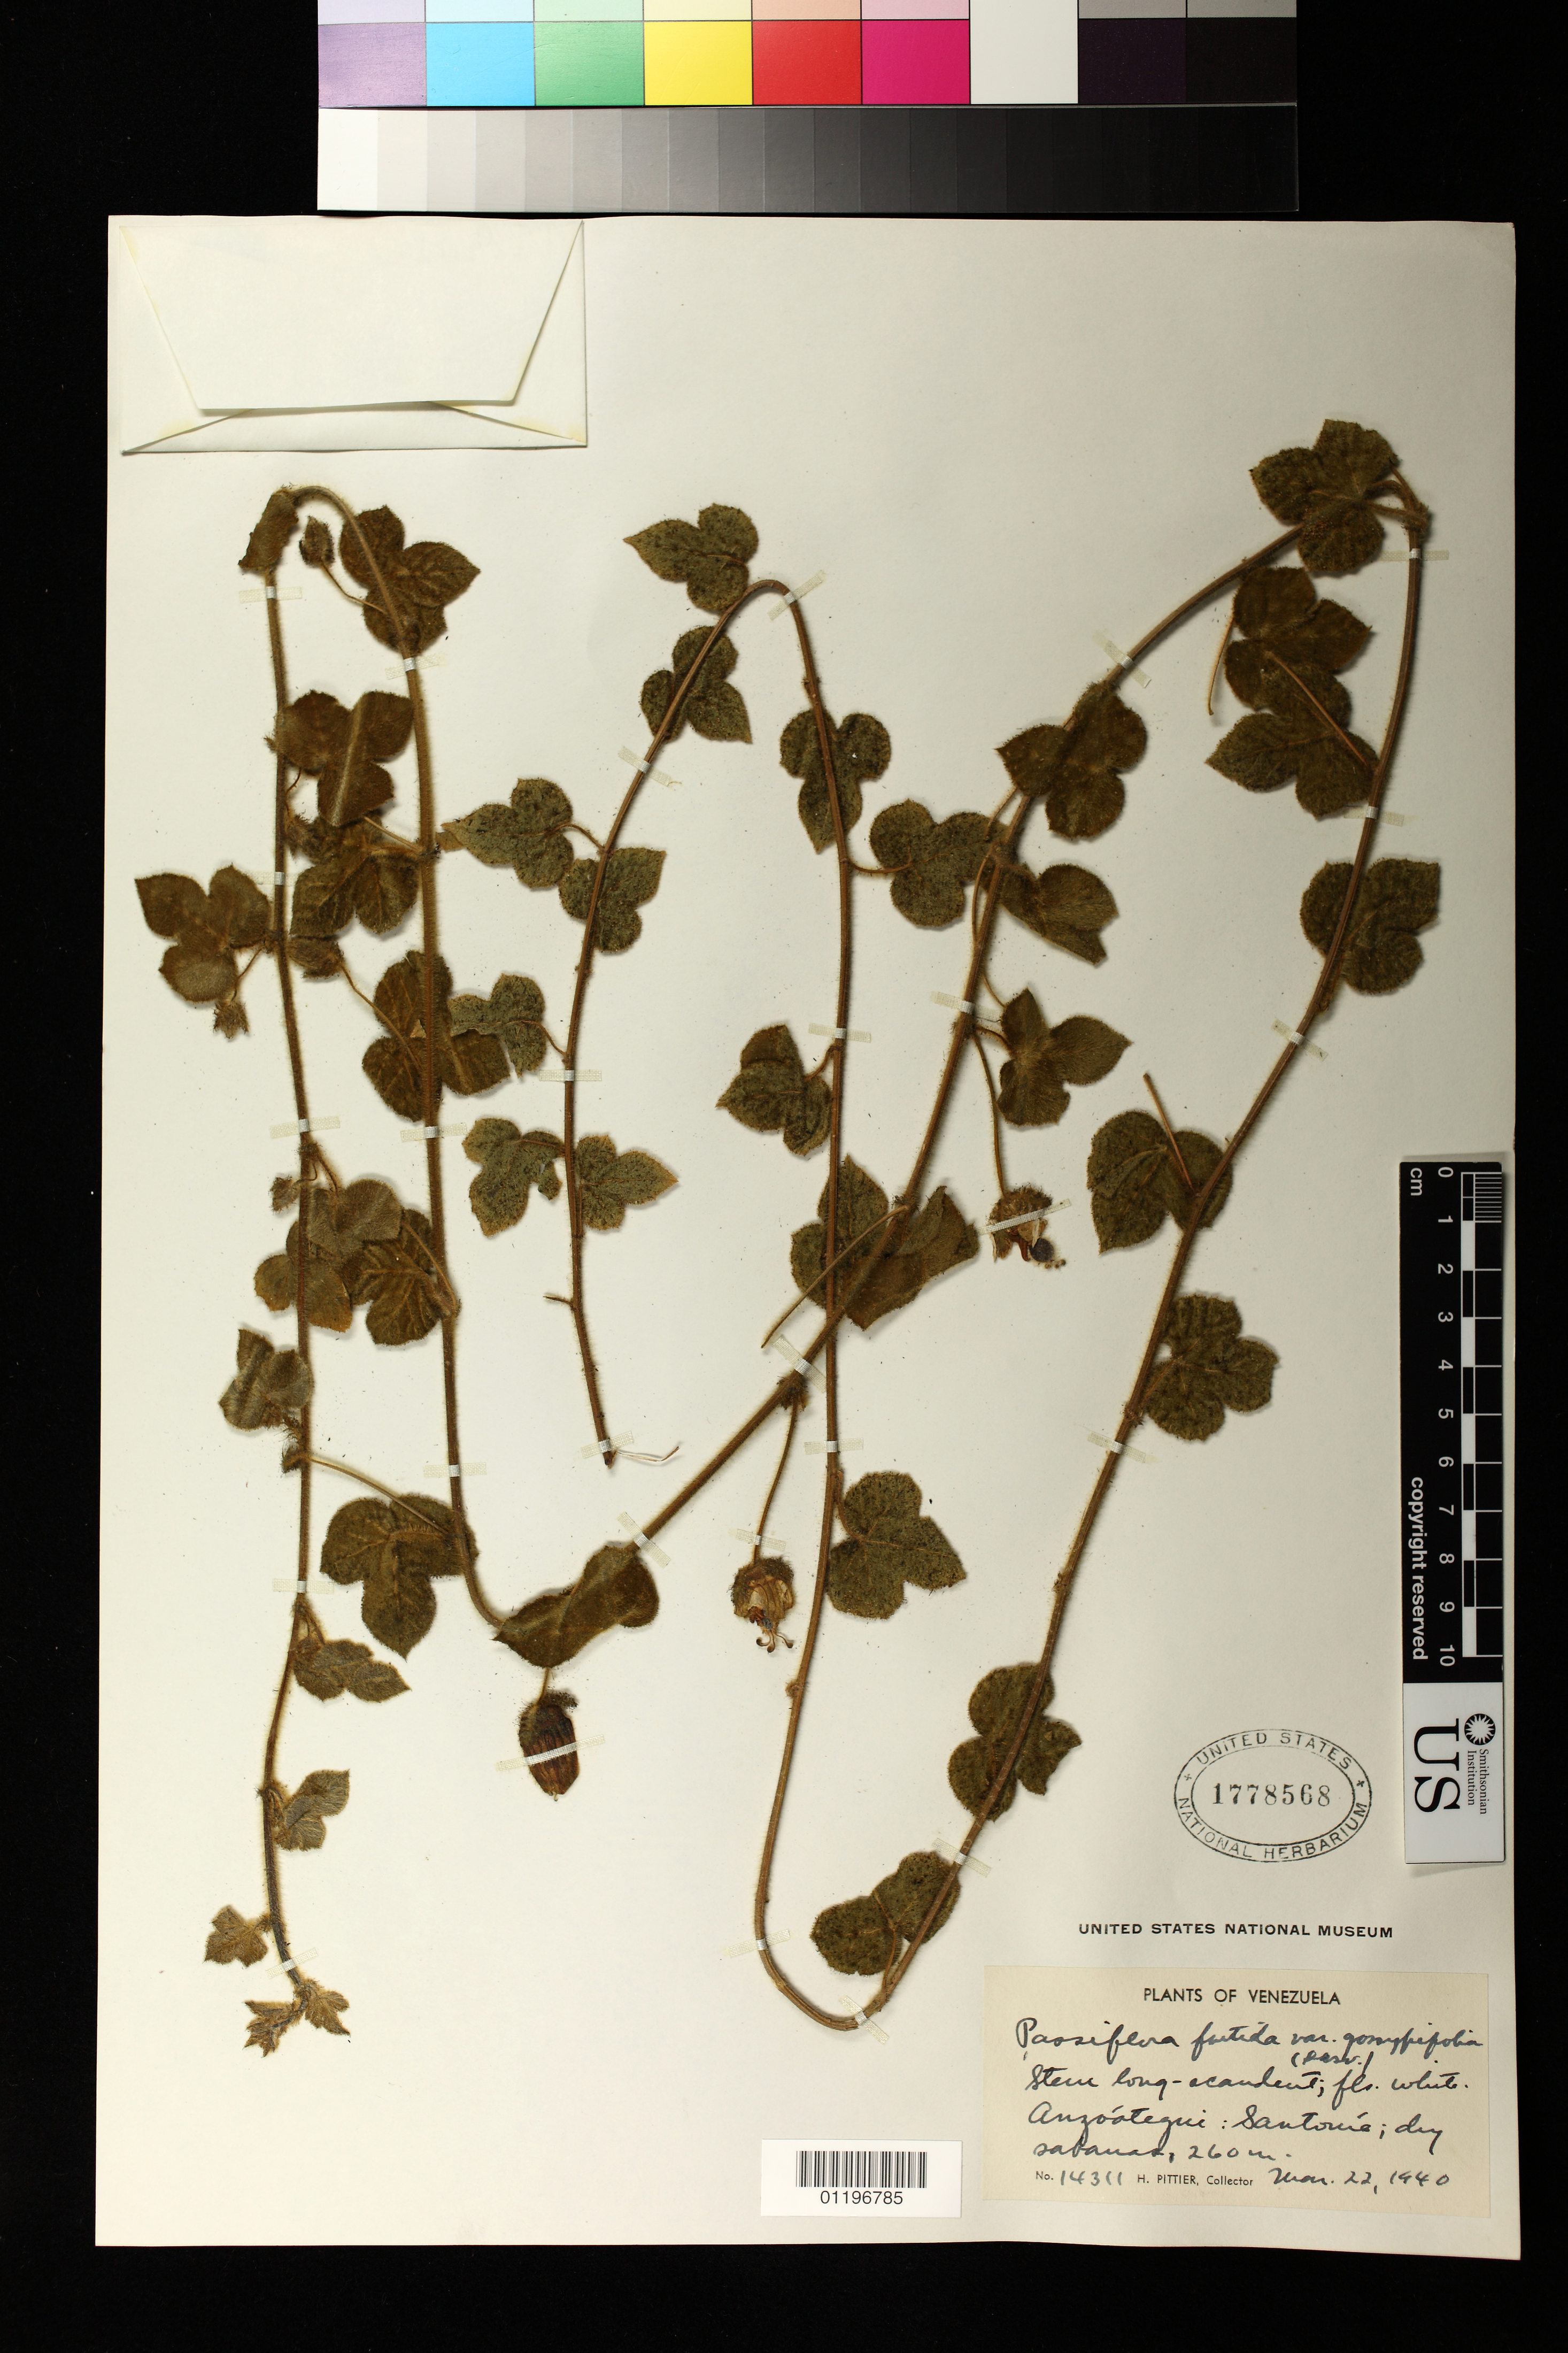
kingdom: Plantae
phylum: Tracheophyta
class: Magnoliopsida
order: Malpighiales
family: Passifloraceae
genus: Passiflora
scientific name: Passiflora foetida var. gossypiifolia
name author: (Desv.) Mast.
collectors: H. F. Pittier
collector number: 14311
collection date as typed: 22 Mar 1940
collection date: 1940-03-22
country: Venezuela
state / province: Anzoátegui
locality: Anzoátegui: Santonie: dry sabanas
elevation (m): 260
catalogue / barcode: US 1778568